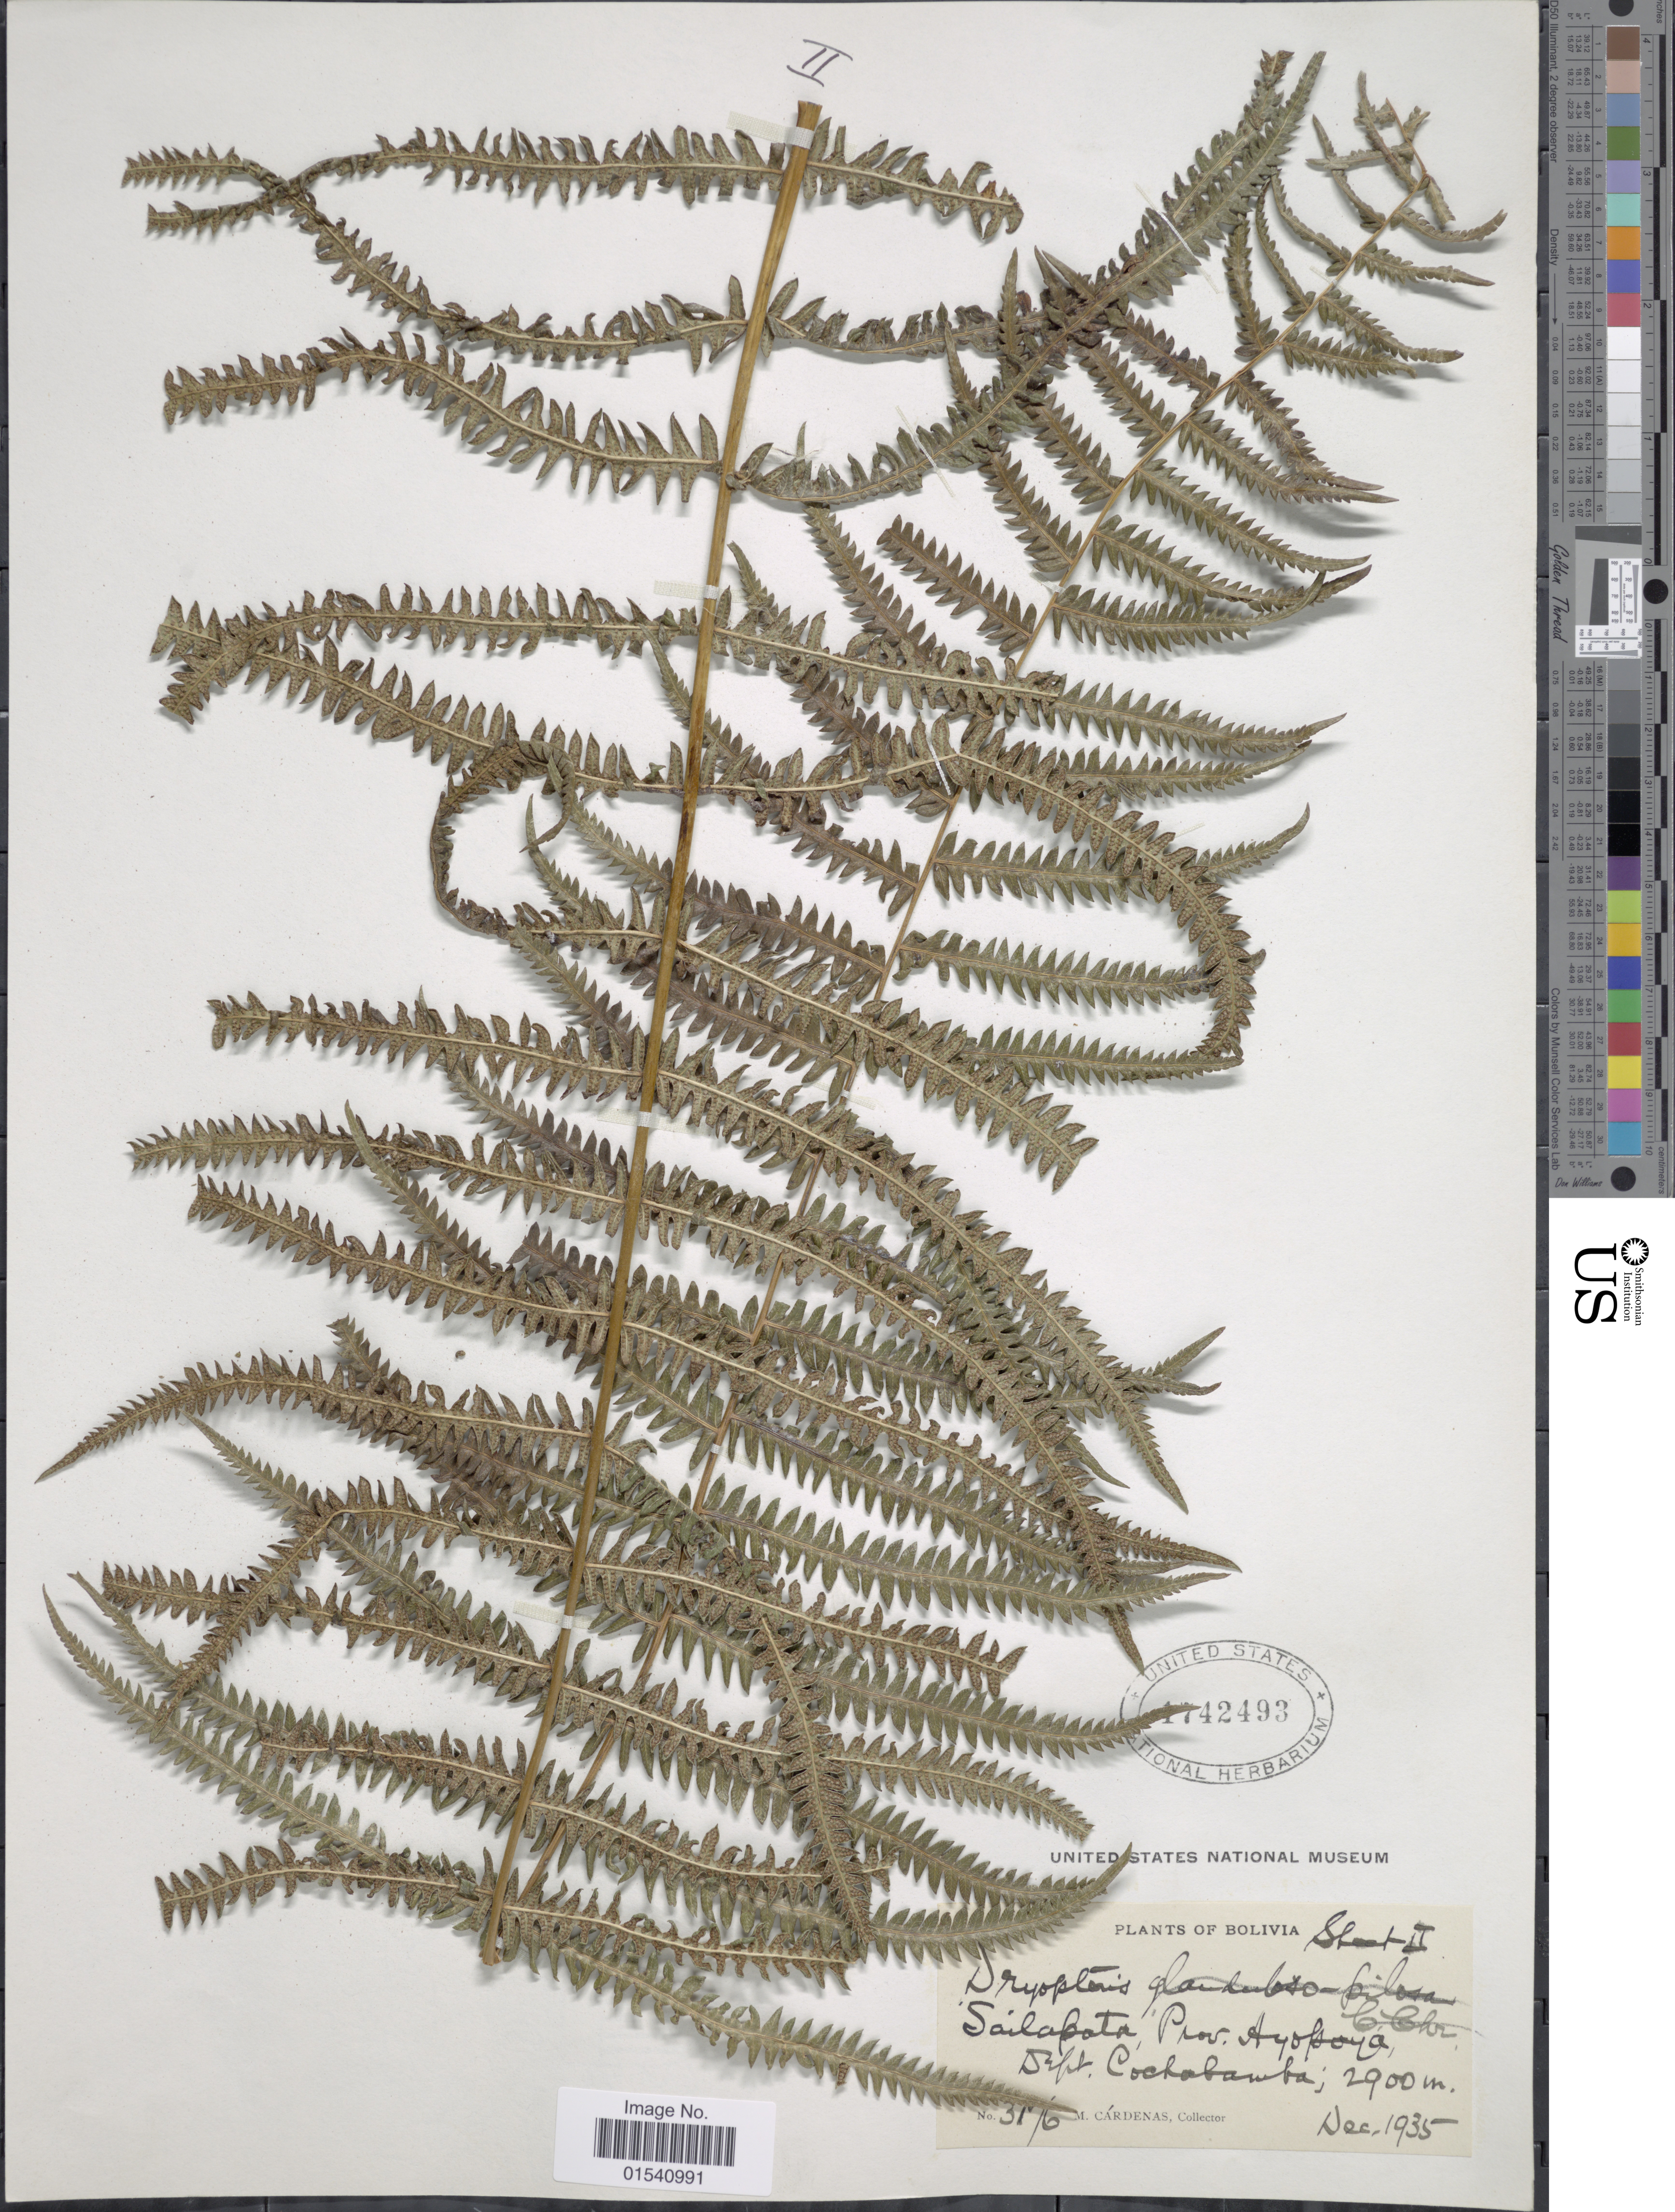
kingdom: Plantae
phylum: Tracheophyta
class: Polypodiopsida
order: Polypodiales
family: Thelypteridaceae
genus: Amauropelta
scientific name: Amauropelta rufa (Poir.) comb. nov., ined 2015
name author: (Poir.)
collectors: M. Cárdenas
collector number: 316*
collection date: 1935-12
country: Bolivia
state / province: Cochabamba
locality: Sailapota, Prov. Ayopoya, Dept. Cochabamba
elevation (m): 2900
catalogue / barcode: US 4742493